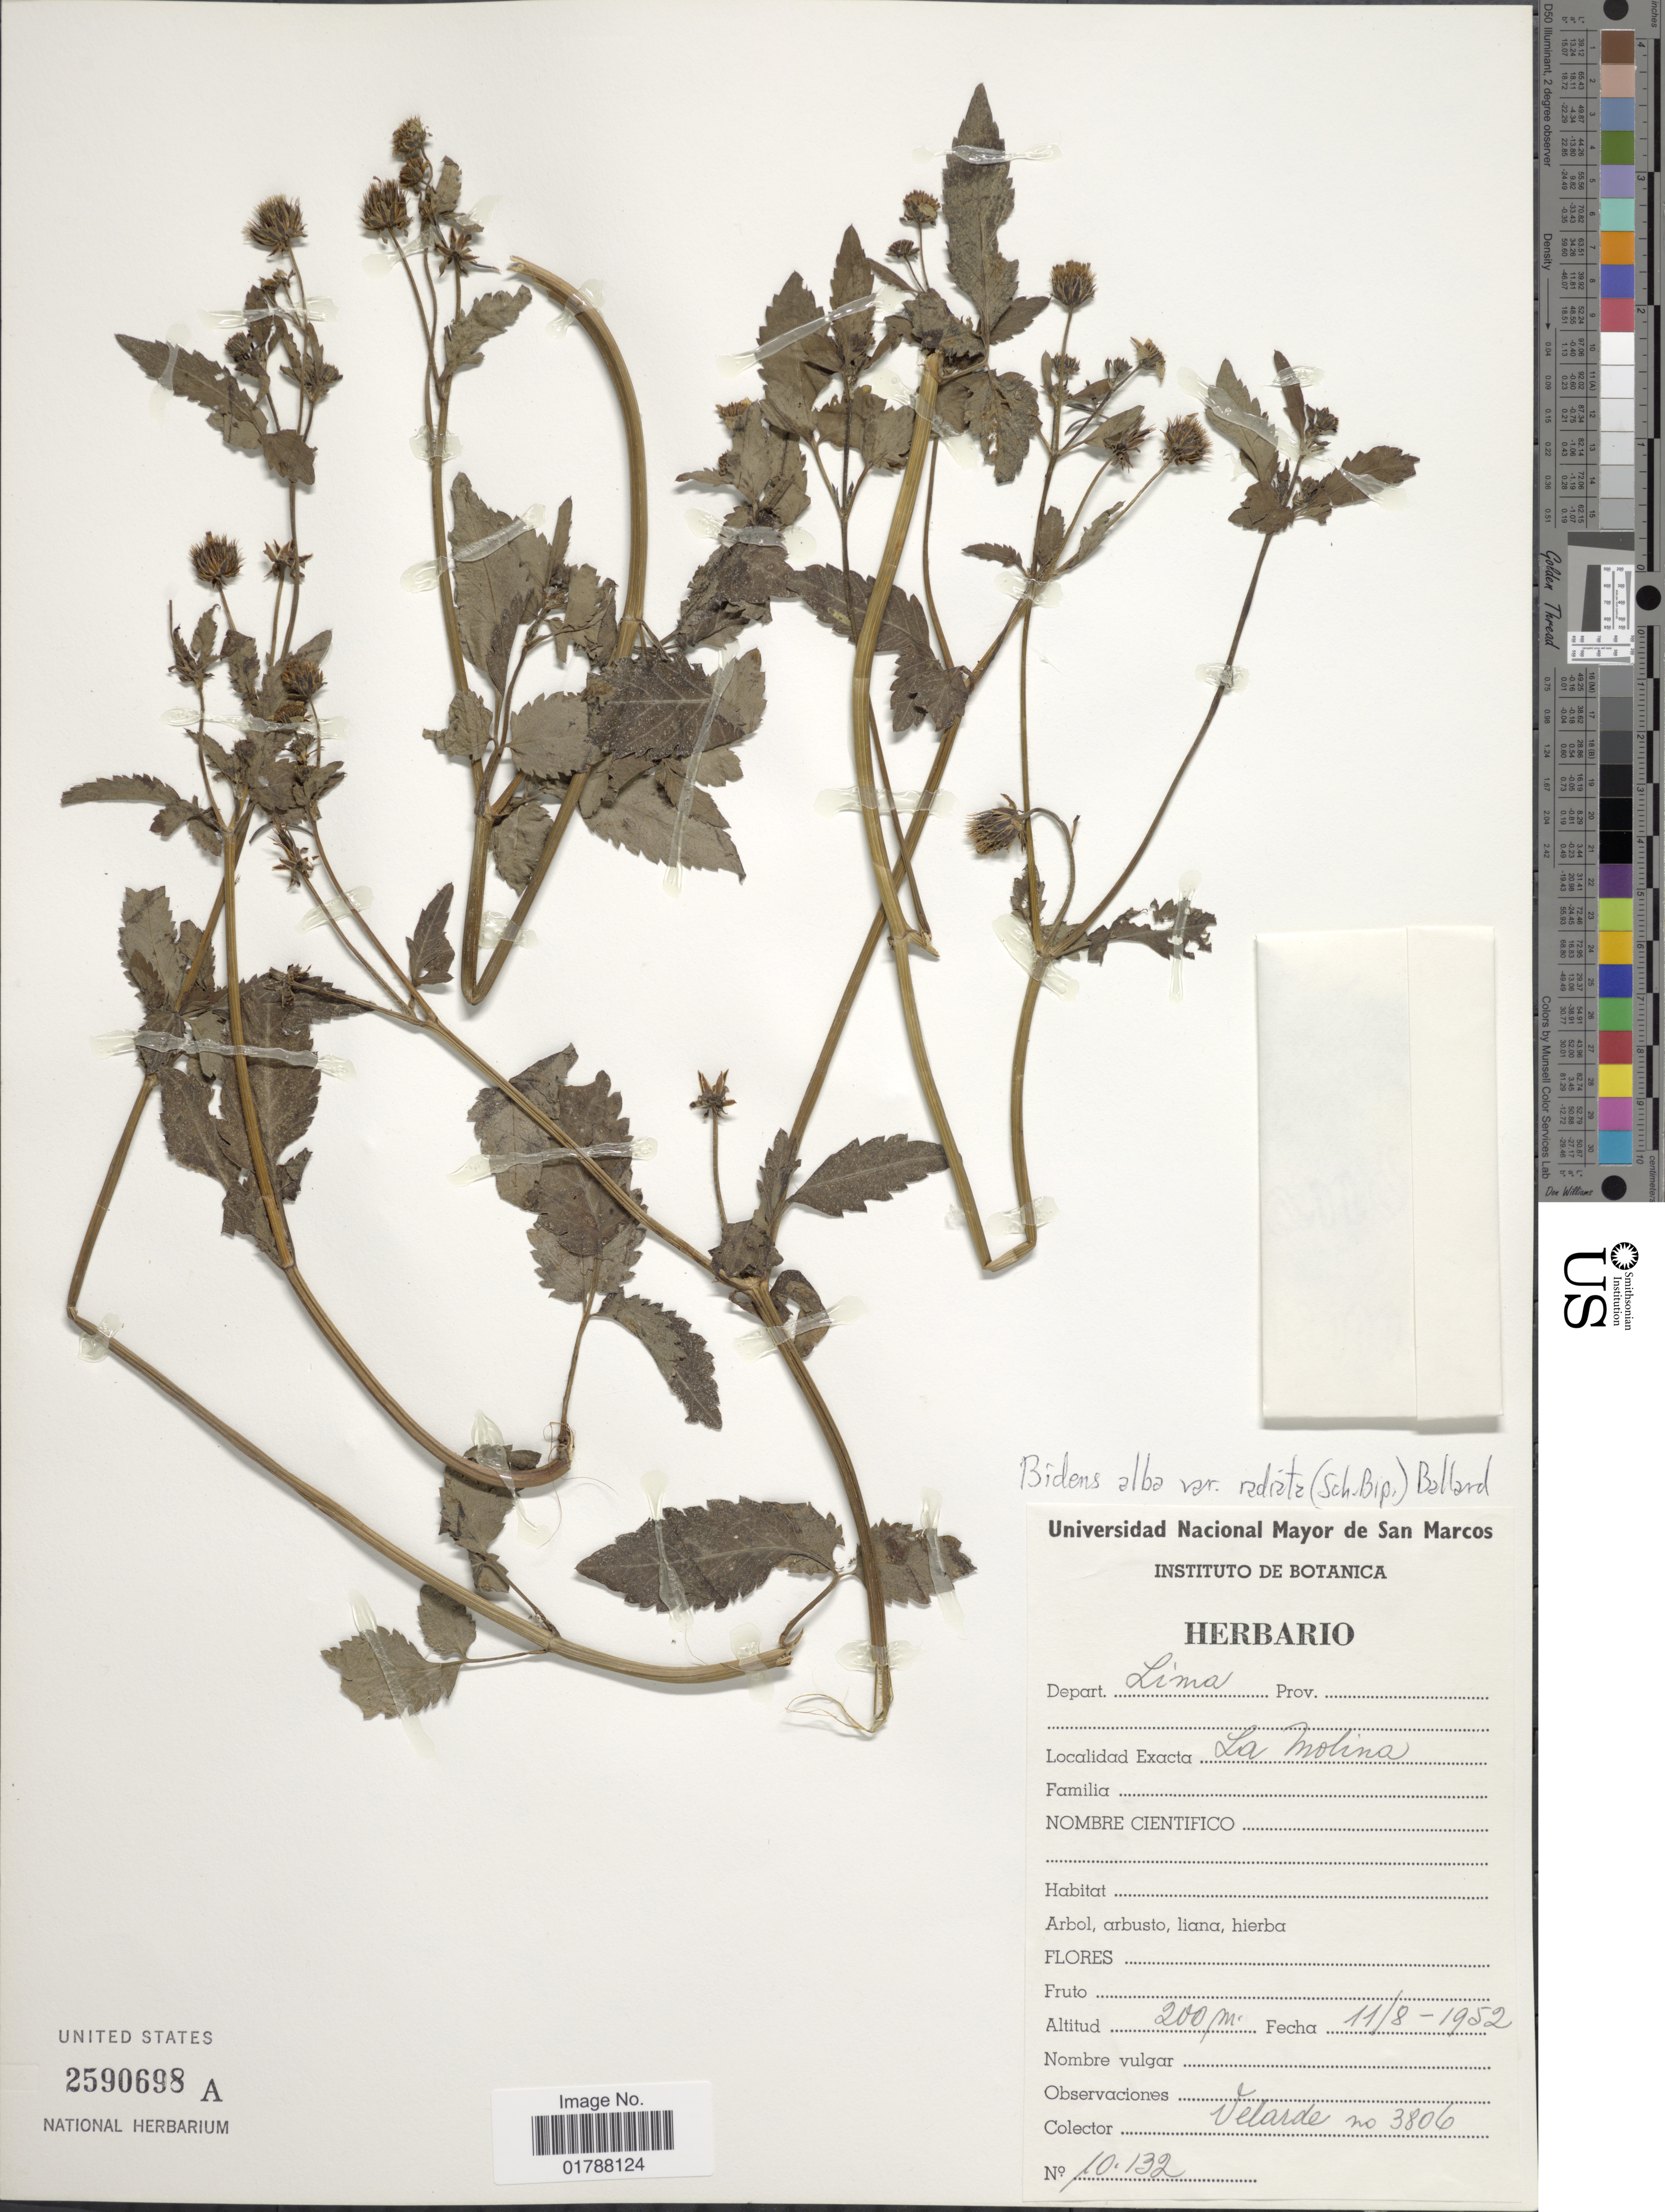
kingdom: Plantae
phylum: Tracheophyta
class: Magnoliopsida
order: Asterales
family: Asteraceae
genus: Bidens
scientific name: Bidens alba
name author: (L.) DC.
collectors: -. Velarde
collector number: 3806/10132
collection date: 1952-08-11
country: Peru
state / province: Lima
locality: Depart. Lima, La Molina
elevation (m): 200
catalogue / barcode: US 2590698A